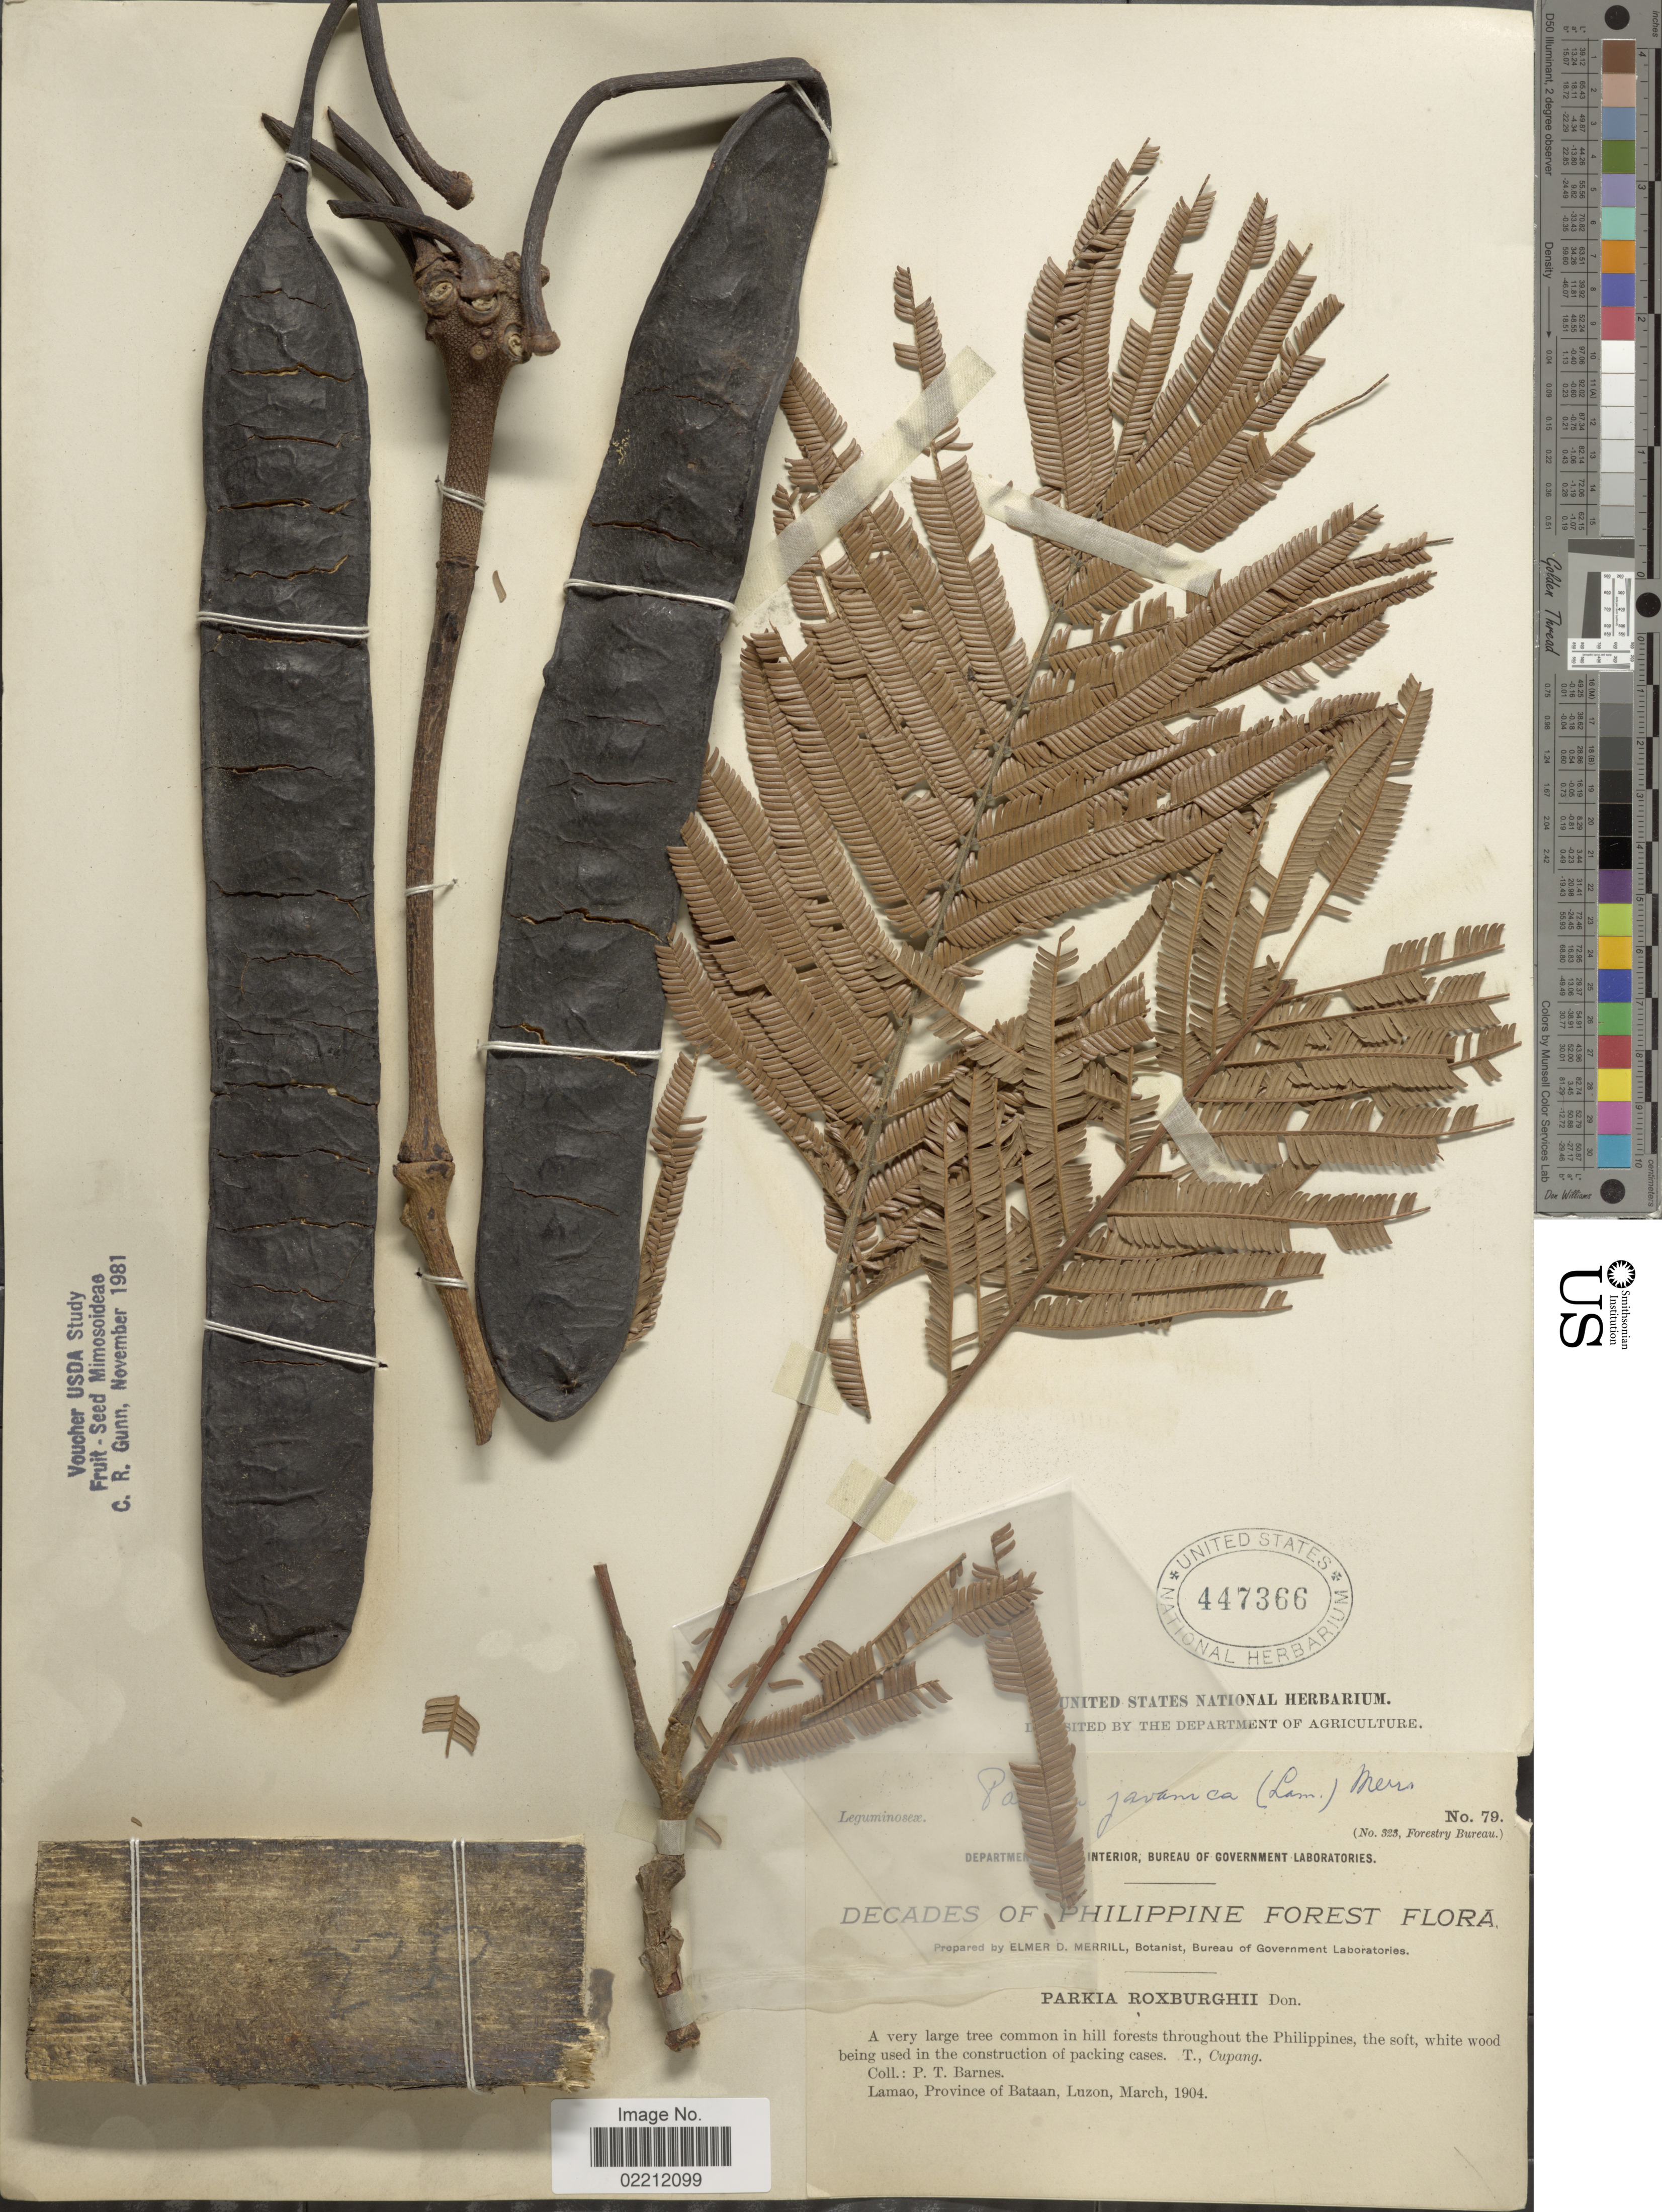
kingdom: Plantae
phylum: Tracheophyta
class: Magnoliopsida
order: Fabales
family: Fabaceae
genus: Parkia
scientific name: Parkia javanica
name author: (Lam.) Merr.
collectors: P. Barnes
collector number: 79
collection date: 1904-03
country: Philippines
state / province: Cagayan Valley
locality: Lamao, Province of Bataan, Luzon.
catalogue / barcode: US 447366